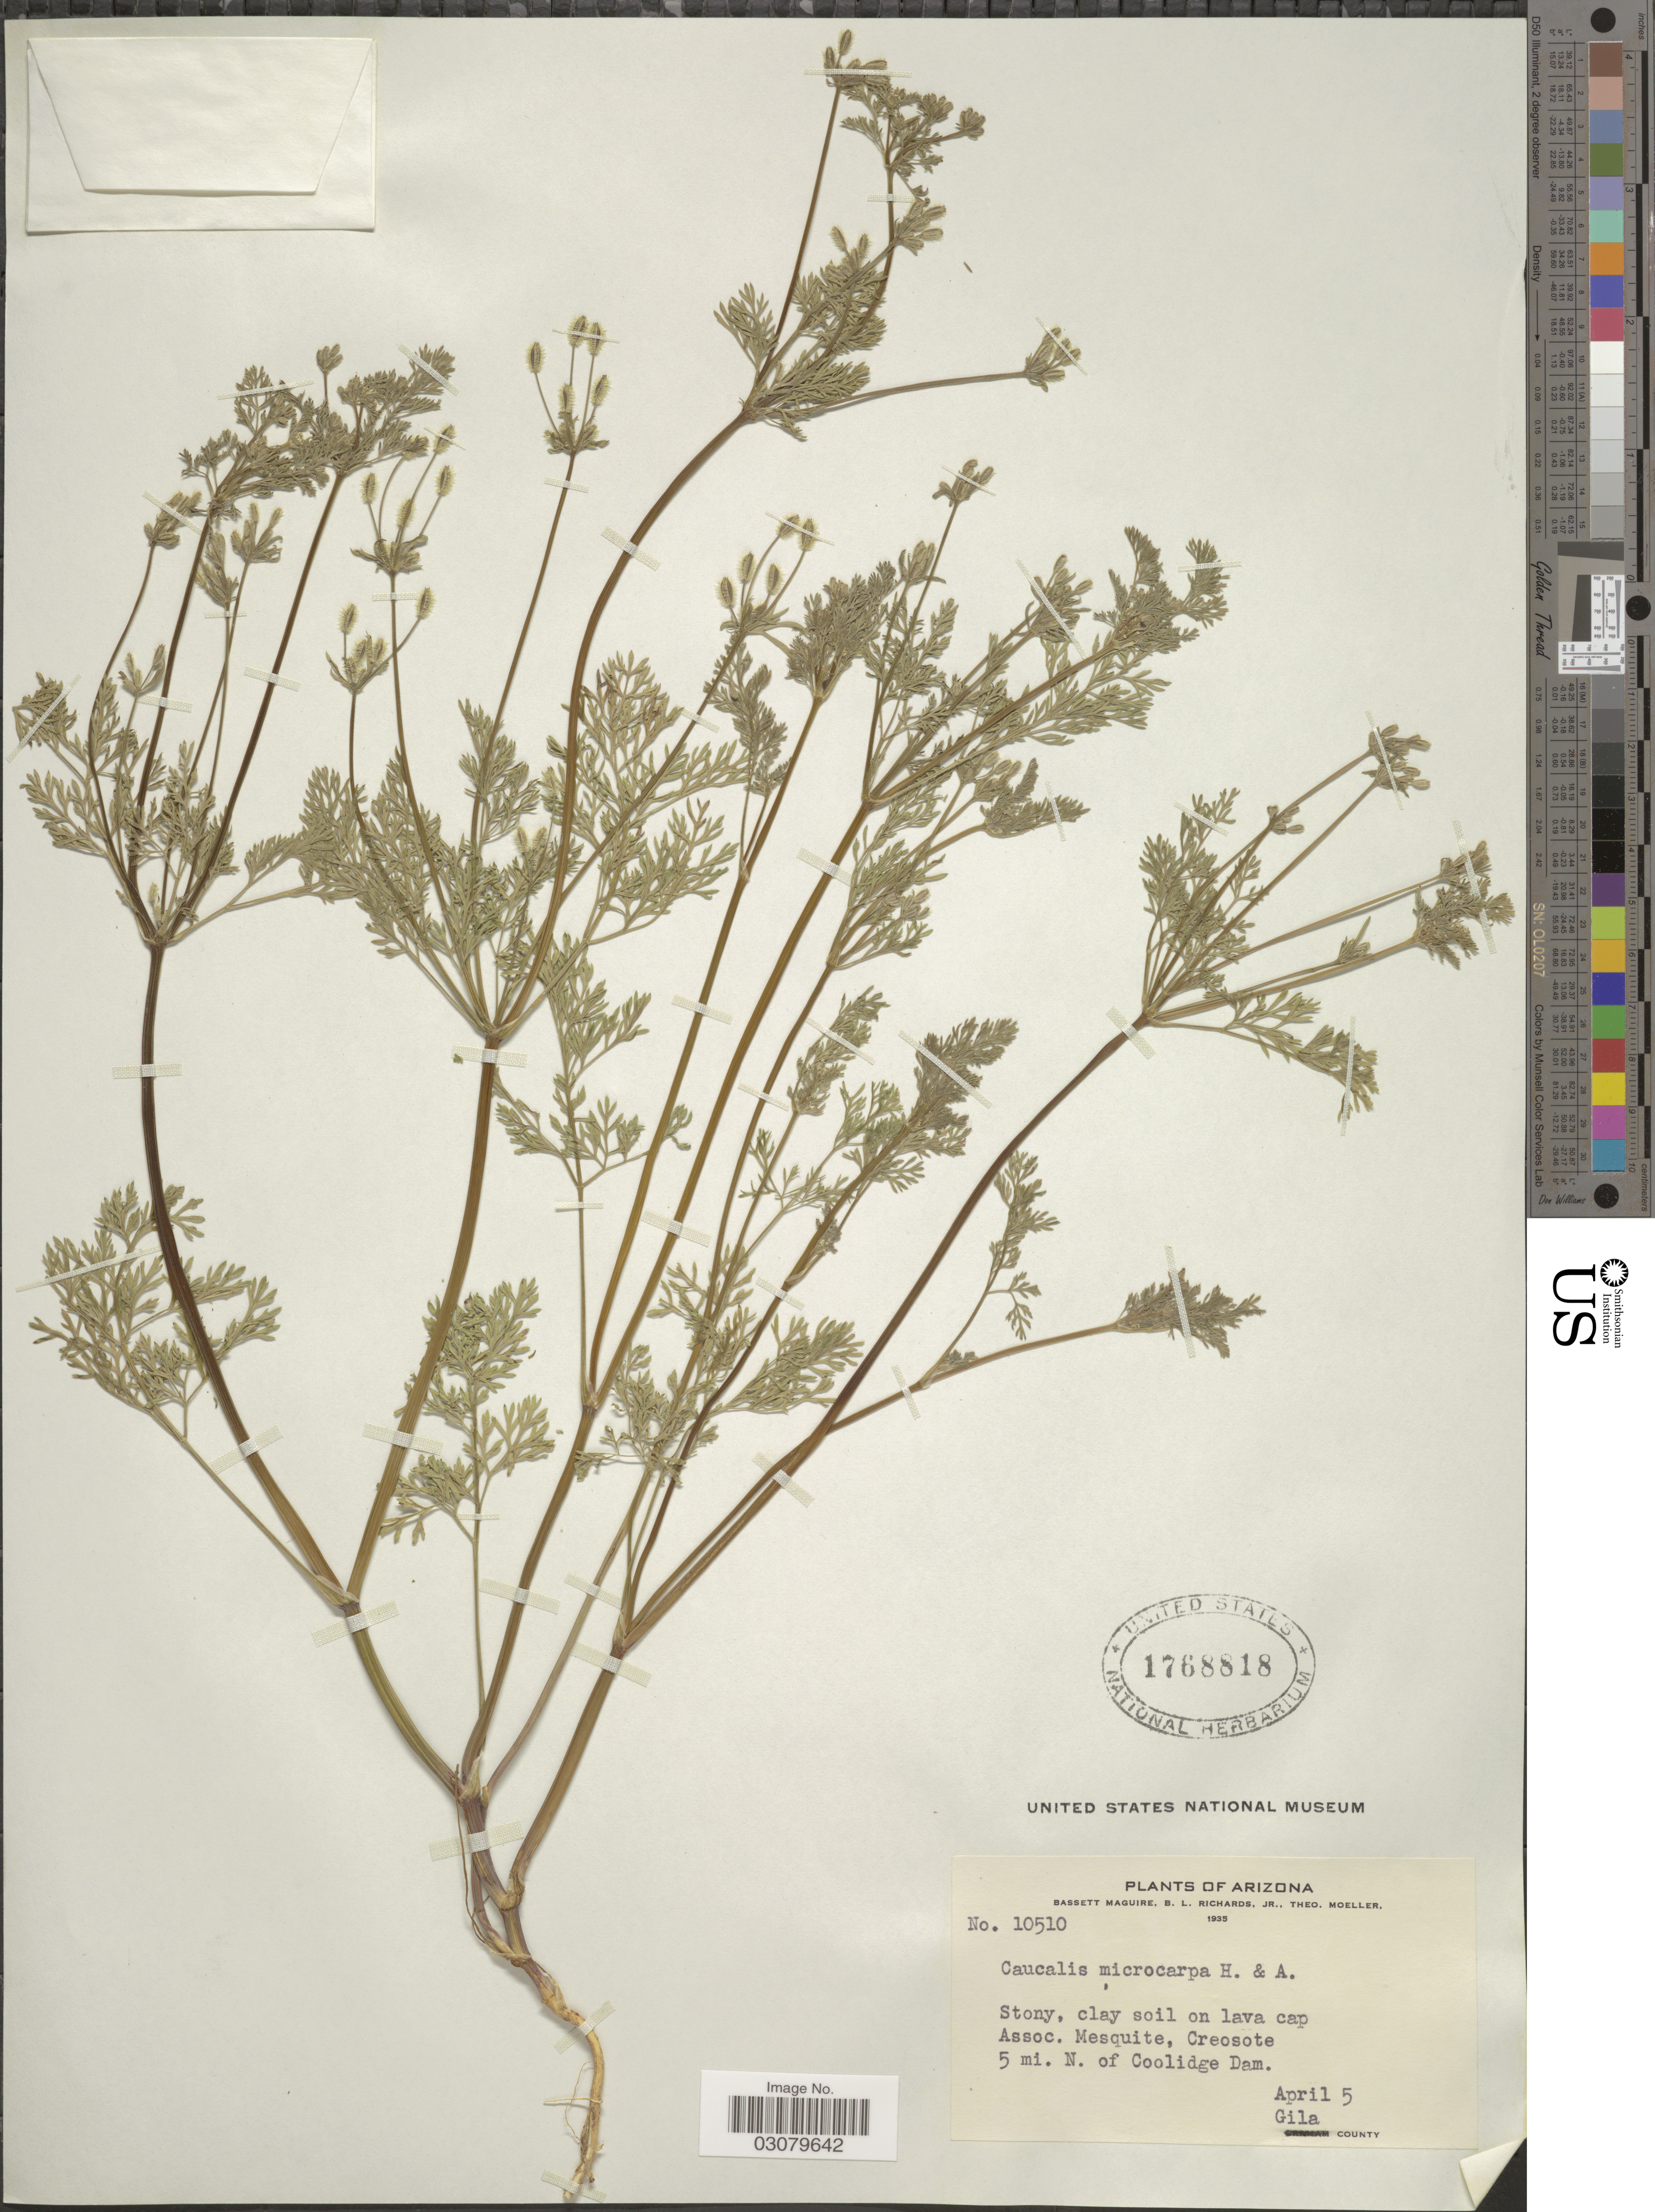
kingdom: Plantae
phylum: Tracheophyta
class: Magnoliopsida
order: Apiales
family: Apiaceae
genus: Caucalis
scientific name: Caucalis microcarpa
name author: Hook. & Arn.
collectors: B. Maguire, B. Richards & T. Moeller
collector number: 10510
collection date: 1935-04-05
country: United States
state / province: Arizona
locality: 5 mi. N. of Coolidge Dam. Gila County.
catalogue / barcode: US 1768818